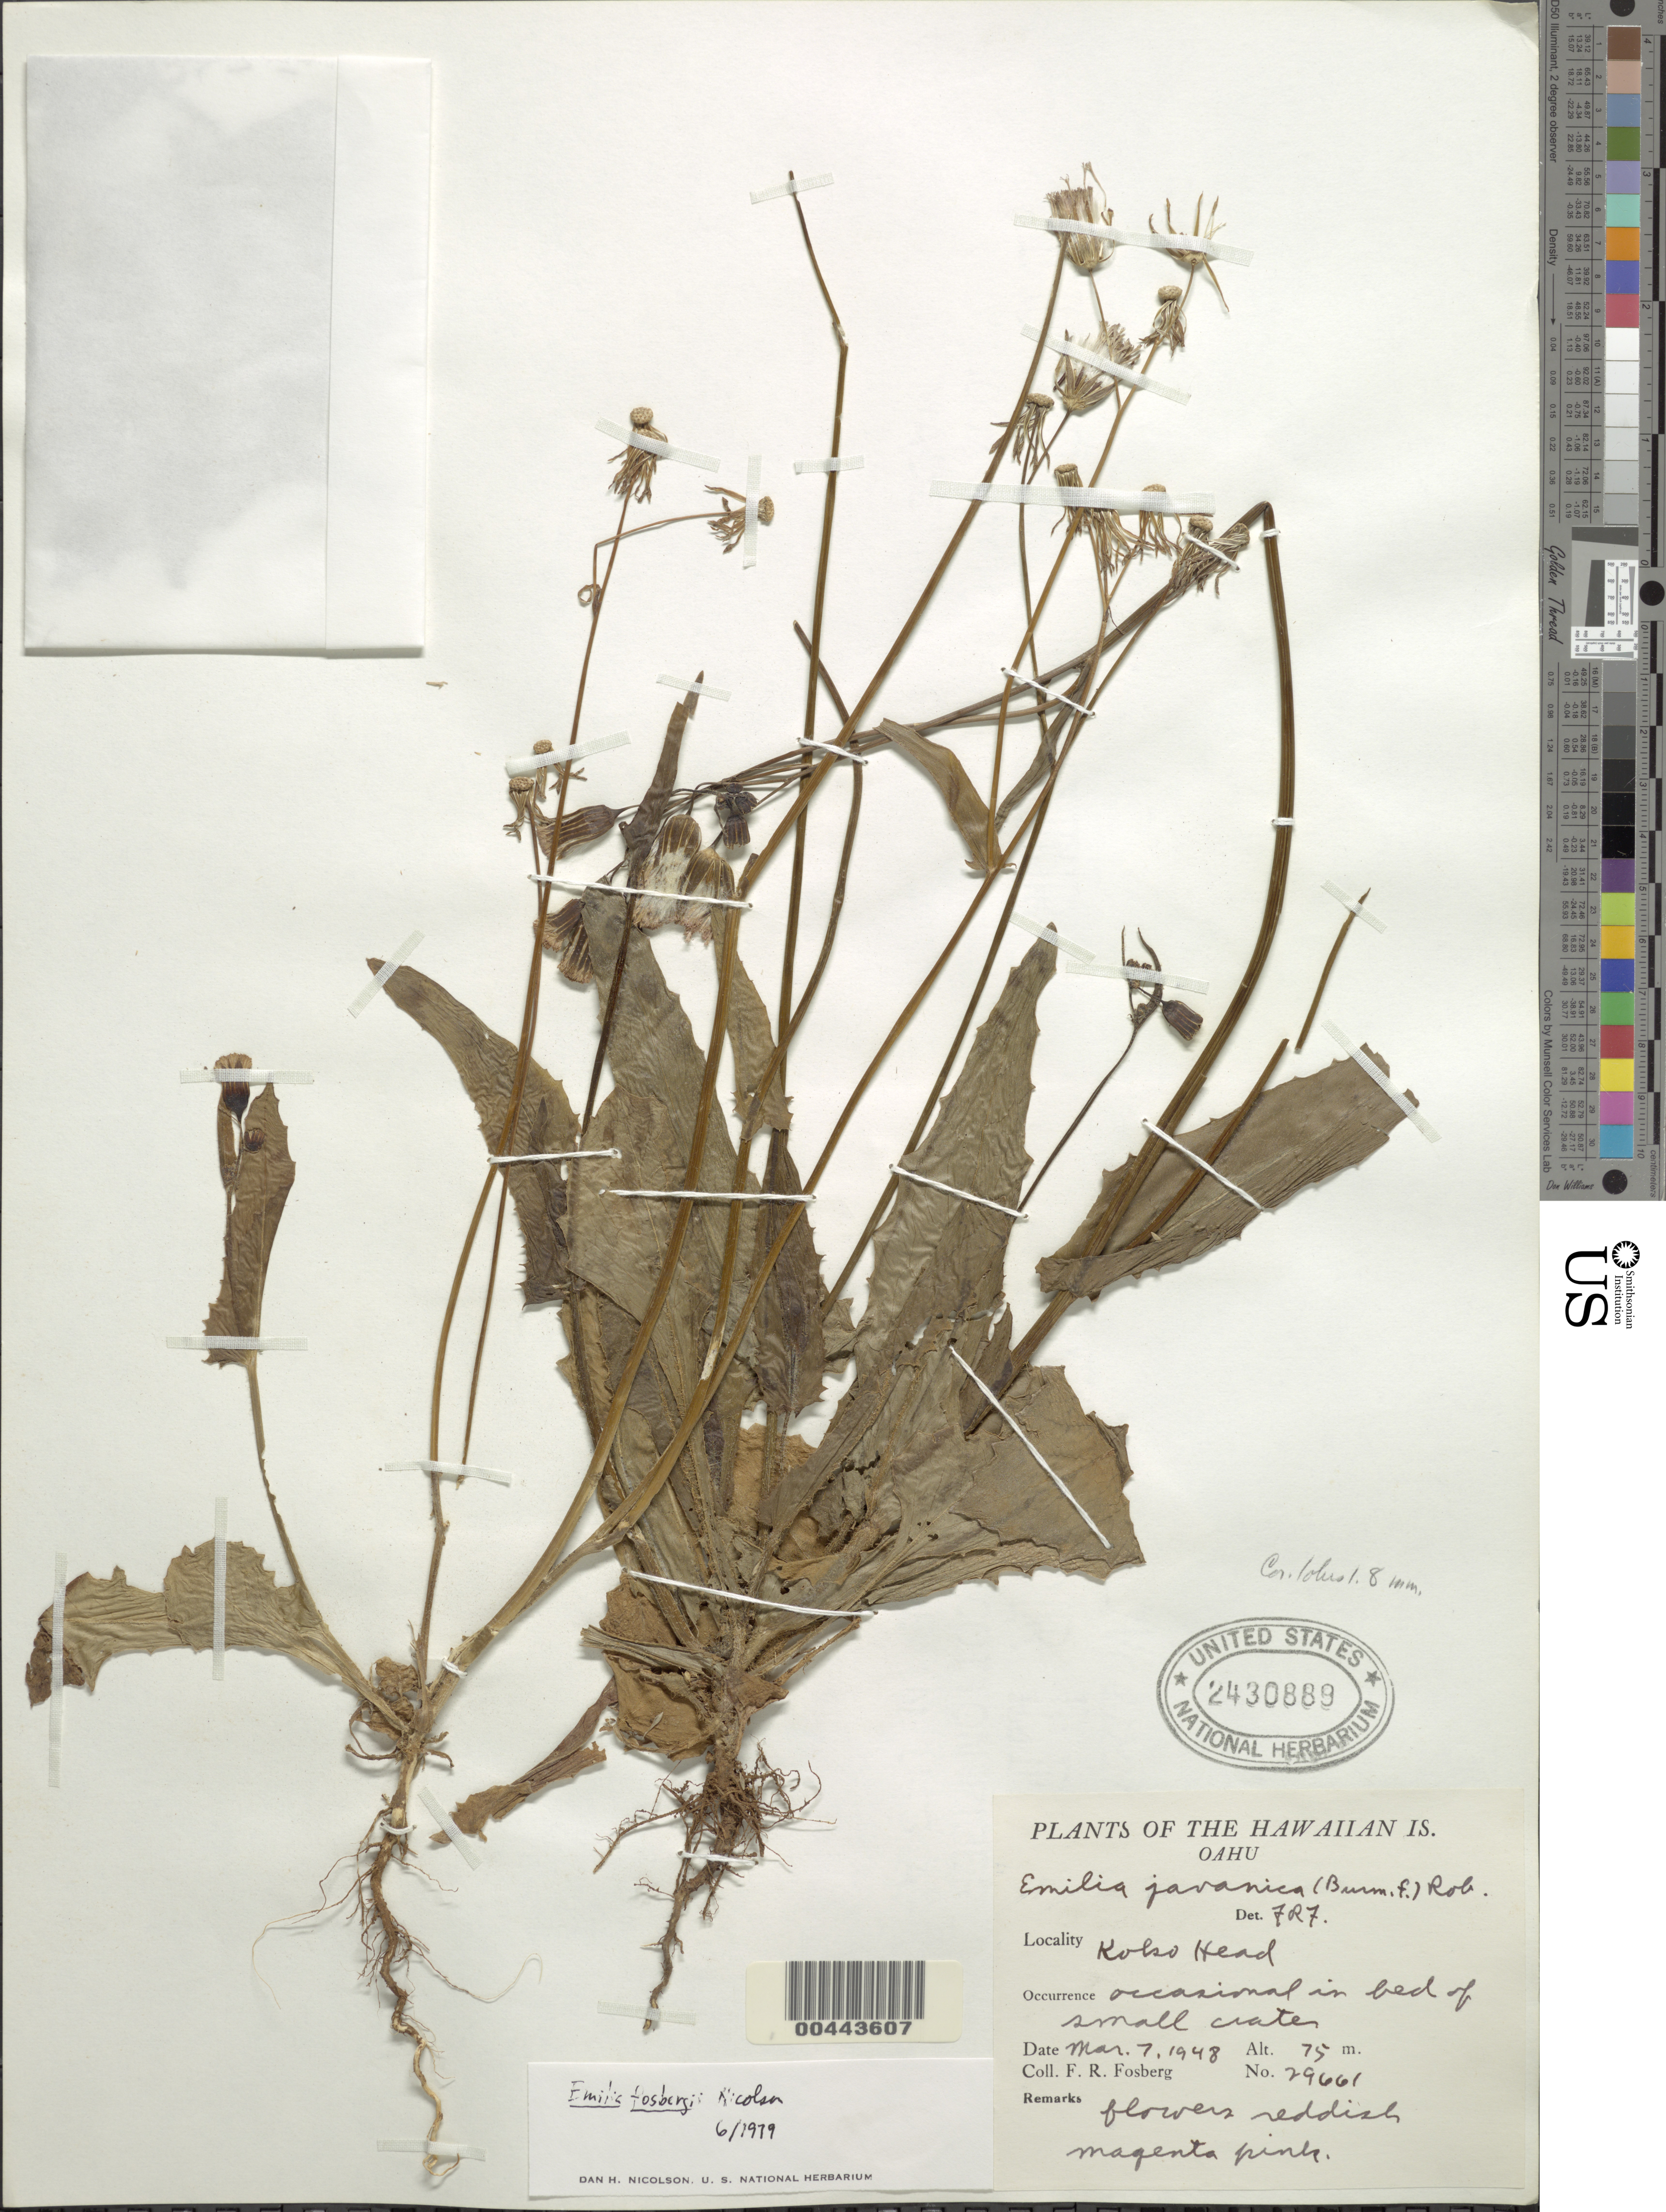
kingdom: Plantae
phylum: Tracheophyta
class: Magnoliopsida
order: Asterales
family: Asteraceae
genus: Emilia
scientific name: Emilia fosbergii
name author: Nicolson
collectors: F. R. Fosberg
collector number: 29661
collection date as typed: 7 Mar 1948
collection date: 1948-03-07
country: United States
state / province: Hawaii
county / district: Honolulu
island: Oahu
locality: Koko Head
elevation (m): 75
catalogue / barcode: US 2430889